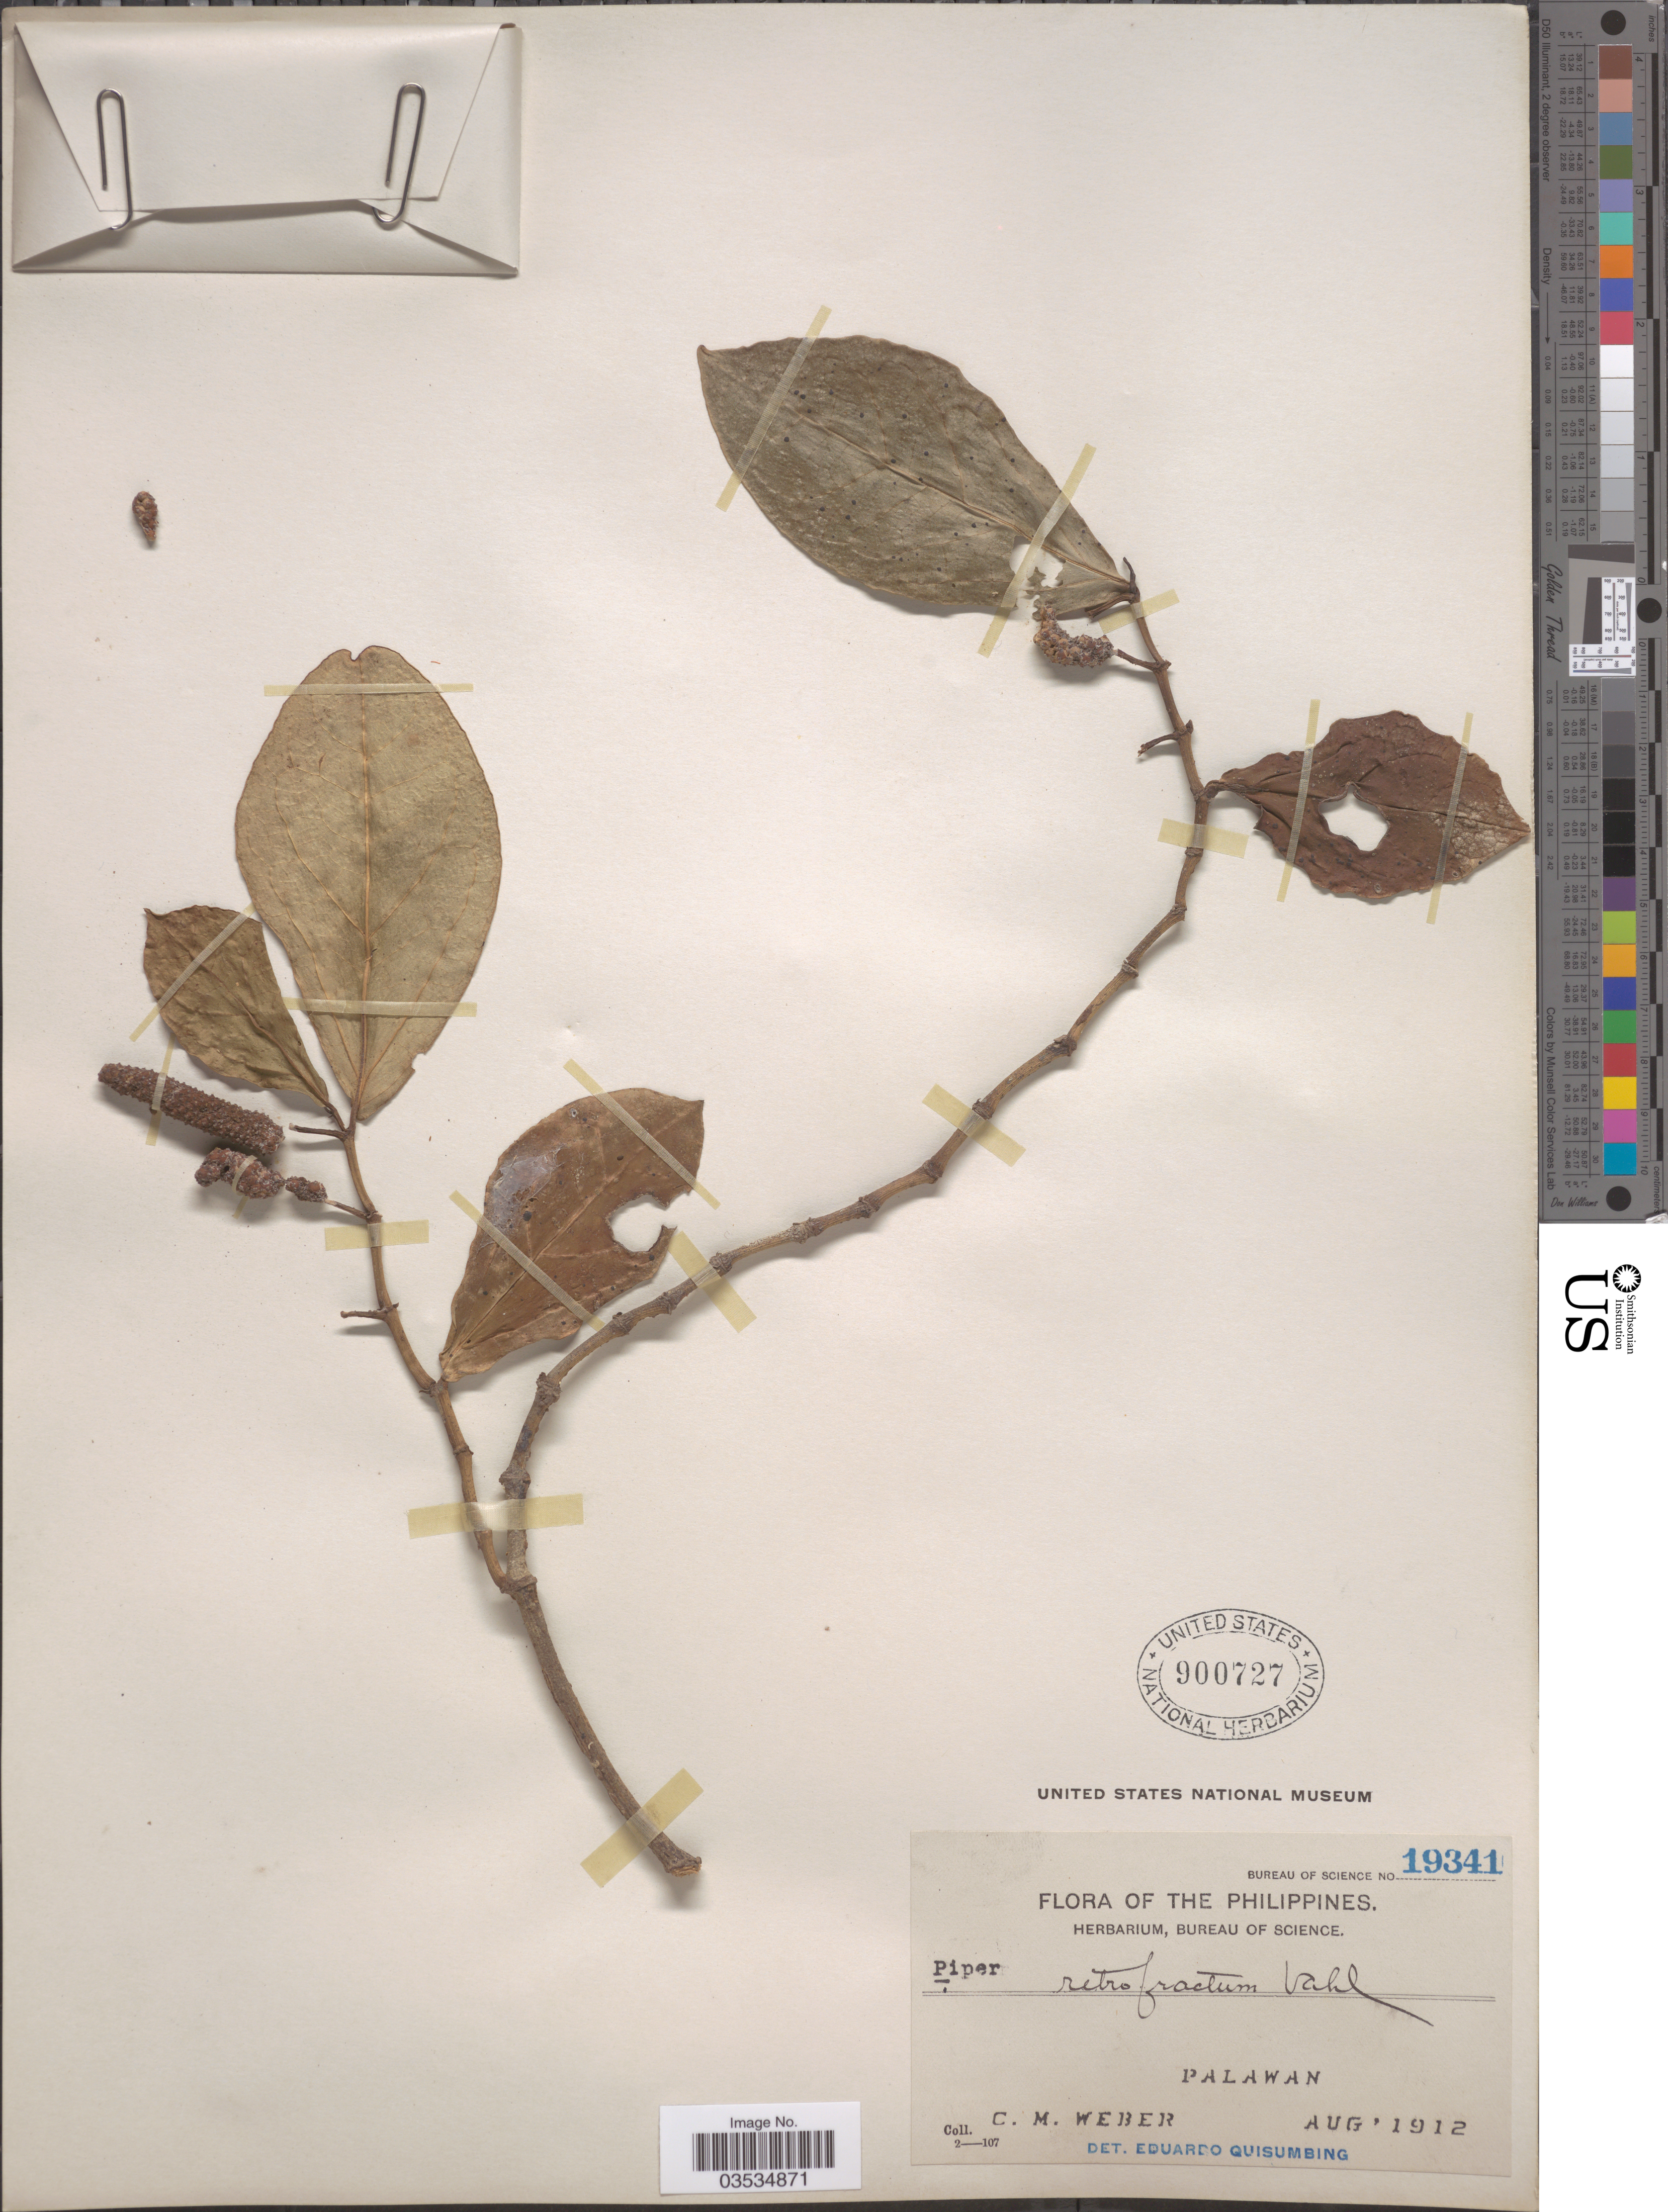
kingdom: Plantae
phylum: Tracheophyta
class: Magnoliopsida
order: Piperales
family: Piperaceae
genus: Piper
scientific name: Piper retrofractum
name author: Vahl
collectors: C. M. Weber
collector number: Bureau of Science 19341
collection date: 1912-08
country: Philippines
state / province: Mimaropa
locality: Palawan.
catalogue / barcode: US 900727